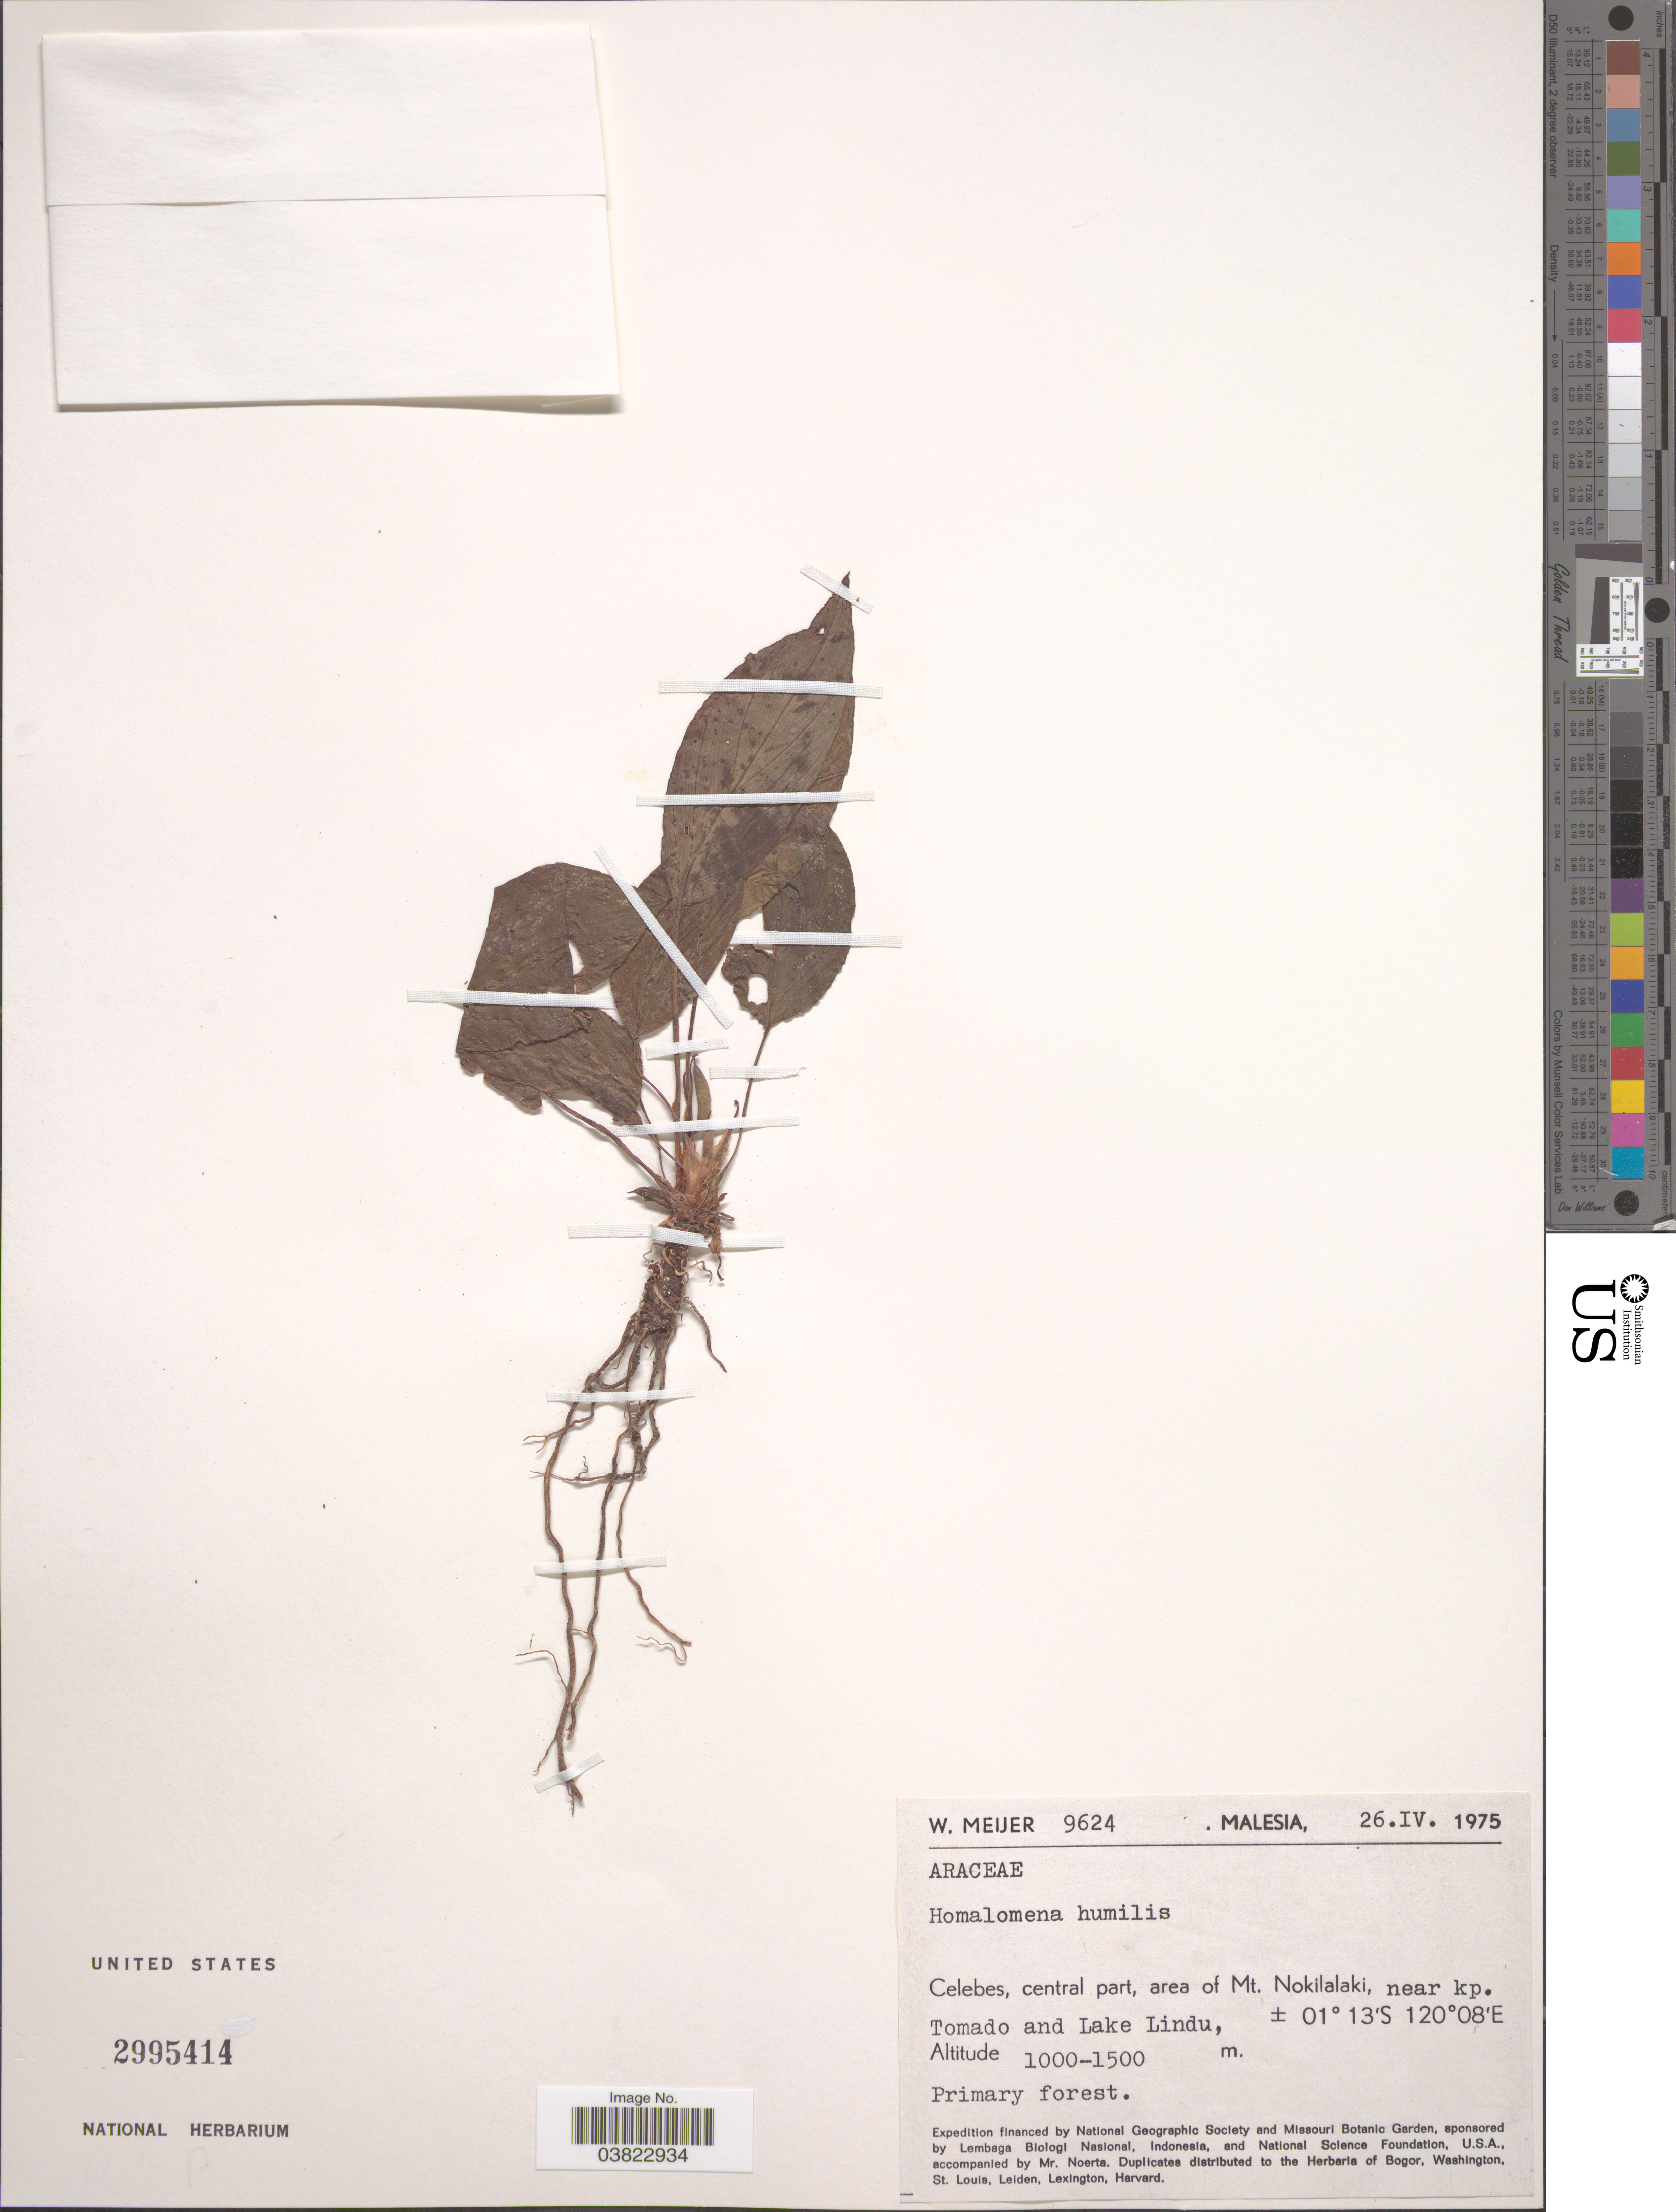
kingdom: Plantae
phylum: Tracheophyta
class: Liliopsida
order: Alismatales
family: Araceae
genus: Homalomena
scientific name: Homalomena humilis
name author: (Jack) Hook. f.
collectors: W. Meijer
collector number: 9624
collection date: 1975-04-26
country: Malaysia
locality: Malesia. Celebes, central part, area of Mt. Nokilalaki, near kp. Tomado and Lake Lindu.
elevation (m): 1000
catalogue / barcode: US 2995414